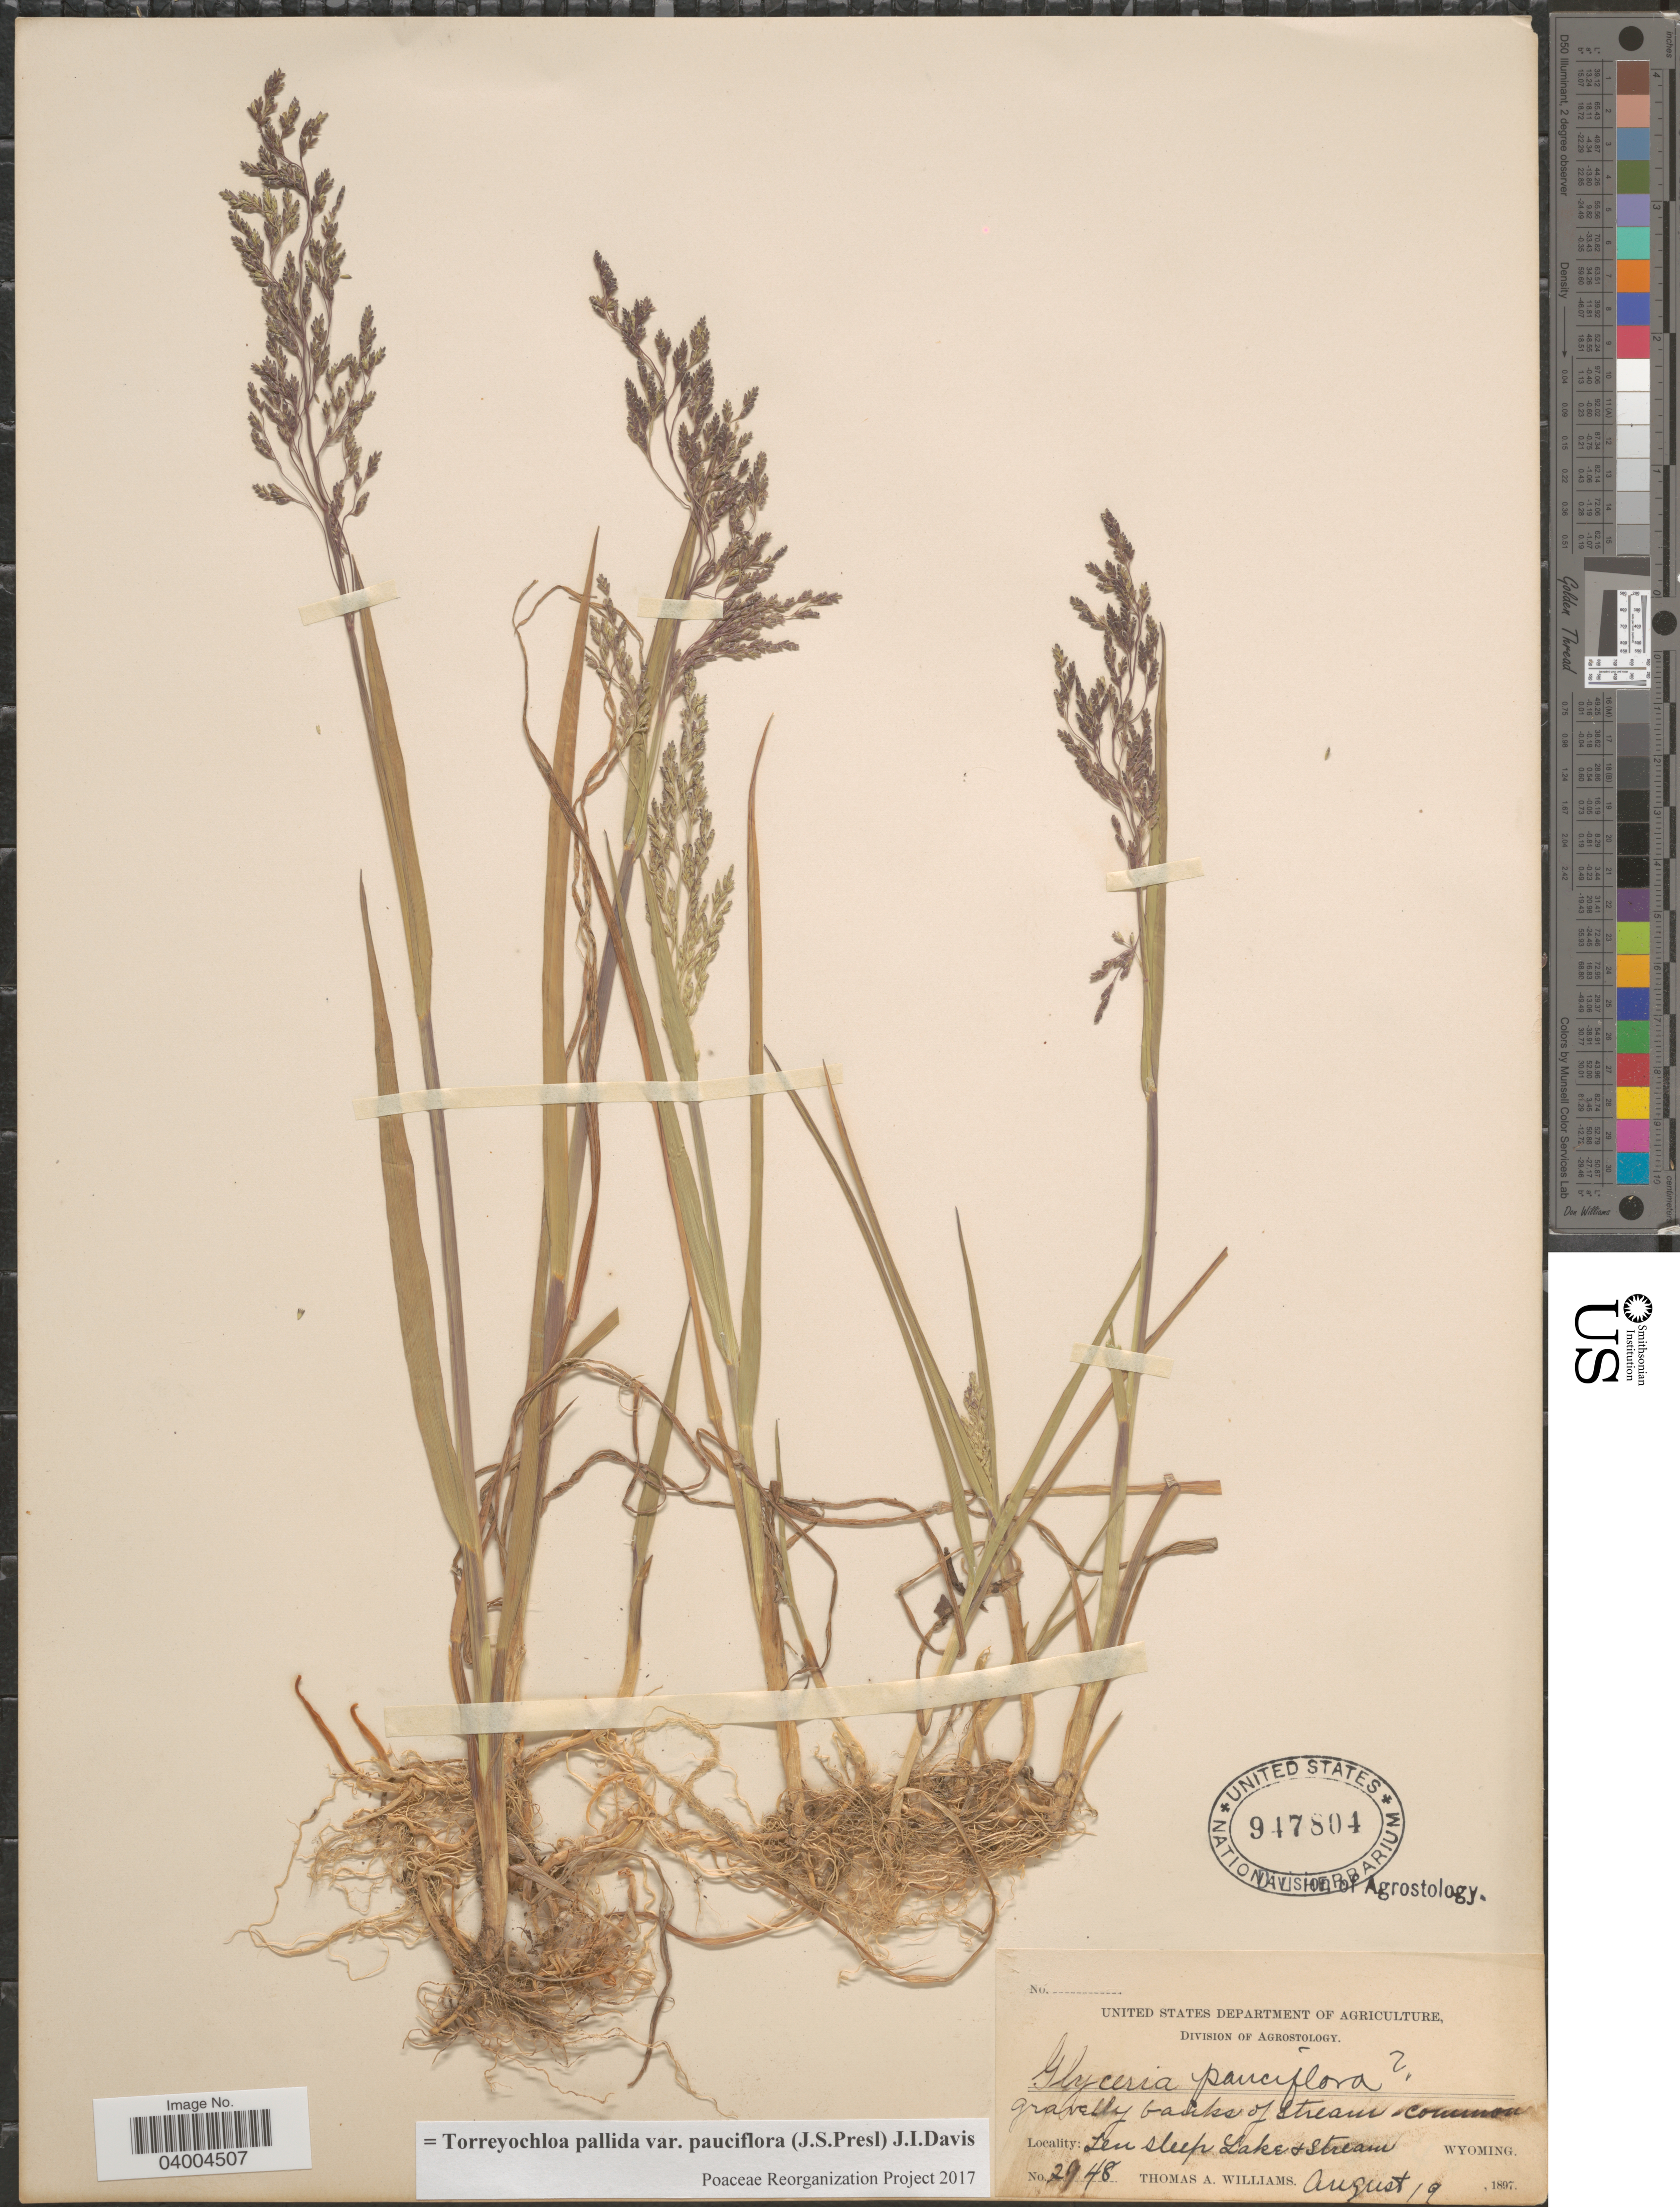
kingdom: Plantae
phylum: Tracheophyta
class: Liliopsida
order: Poales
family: Poaceae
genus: Torreyochloa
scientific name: Torreyochloa pallida var. pauciflora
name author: (J. Presl) J.I. Davis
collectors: T. A. Williams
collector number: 2948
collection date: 1897-08-19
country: United States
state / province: Wyoming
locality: Gravelly banks of stream common Ten Sleep Lake + Stream.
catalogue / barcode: US 947804